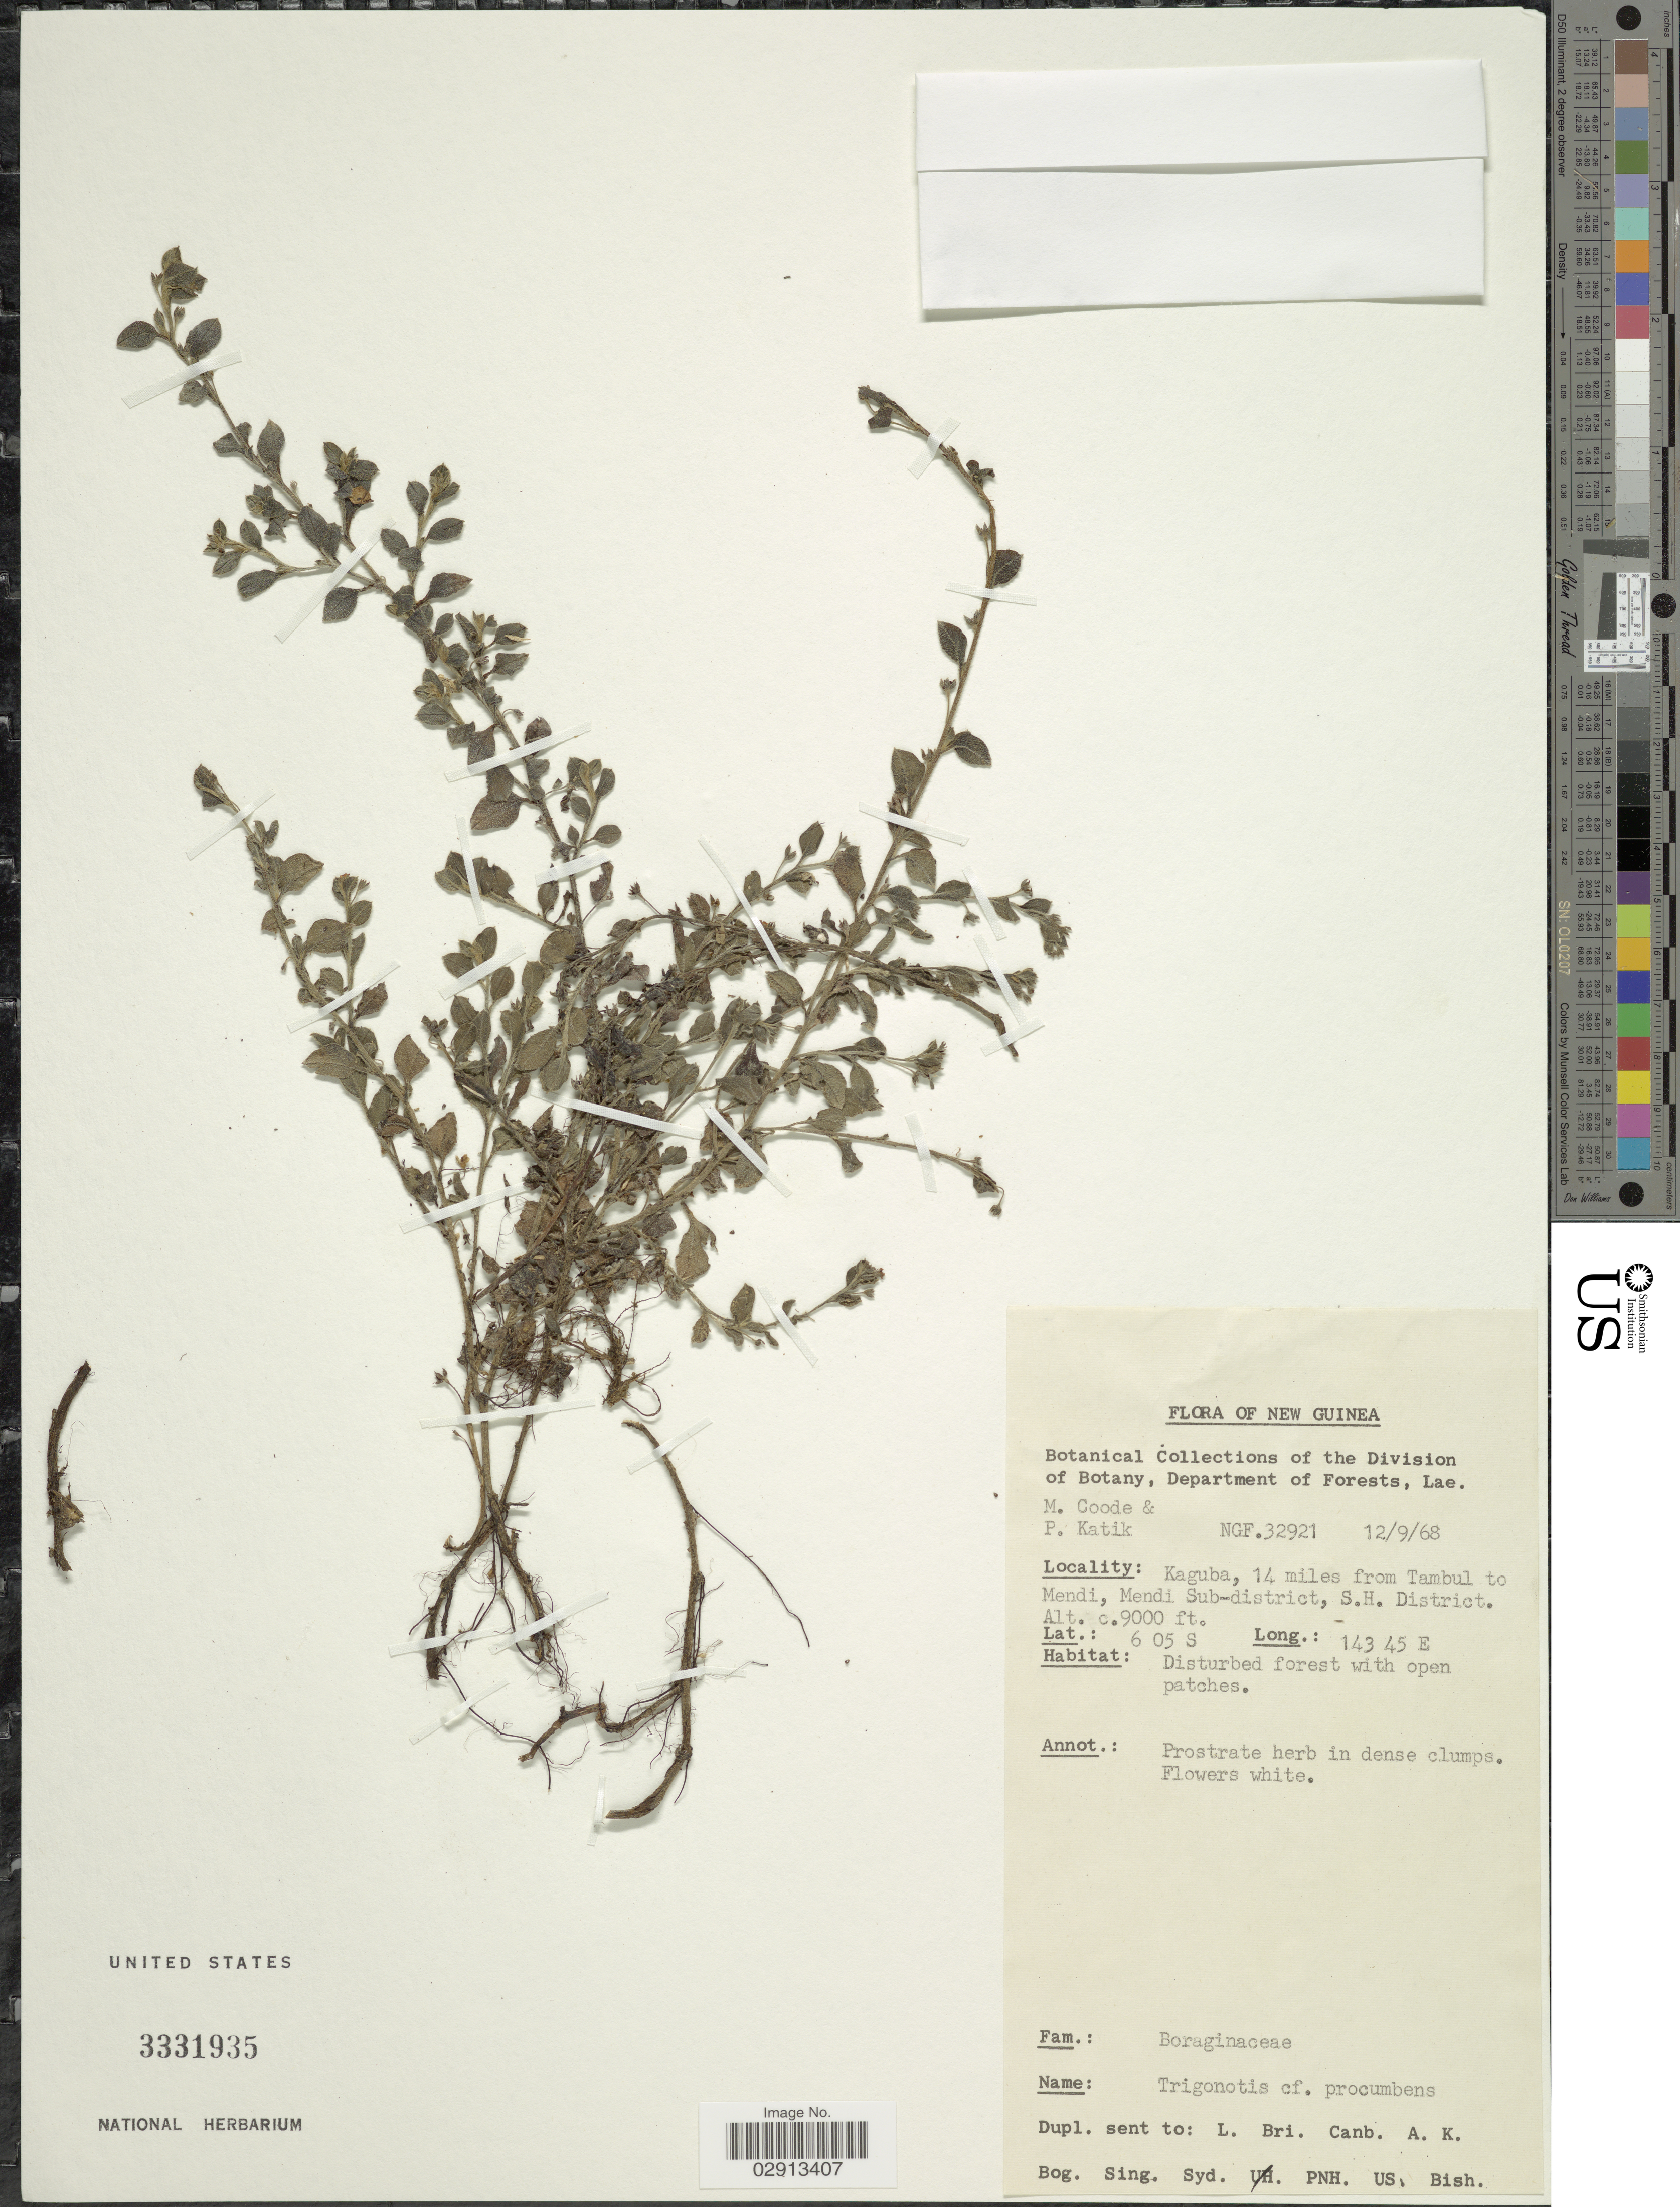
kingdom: Plantae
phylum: Tracheophyta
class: Magnoliopsida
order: Boraginales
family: Boraginaceae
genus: Trigonotis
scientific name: Trigonotis procumbens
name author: (Warb.) I.M. Johnst.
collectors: M. Coode & P. Katik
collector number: NGF.32921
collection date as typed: Transcribed d/m/y: 12/9/68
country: Papua New Guinea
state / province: Southern Highlands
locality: New Guinea. Kaguba, 14 miles from Tambul to Mendi, Mendi Sub-district, S. H. District.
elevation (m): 2743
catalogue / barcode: US 3331935